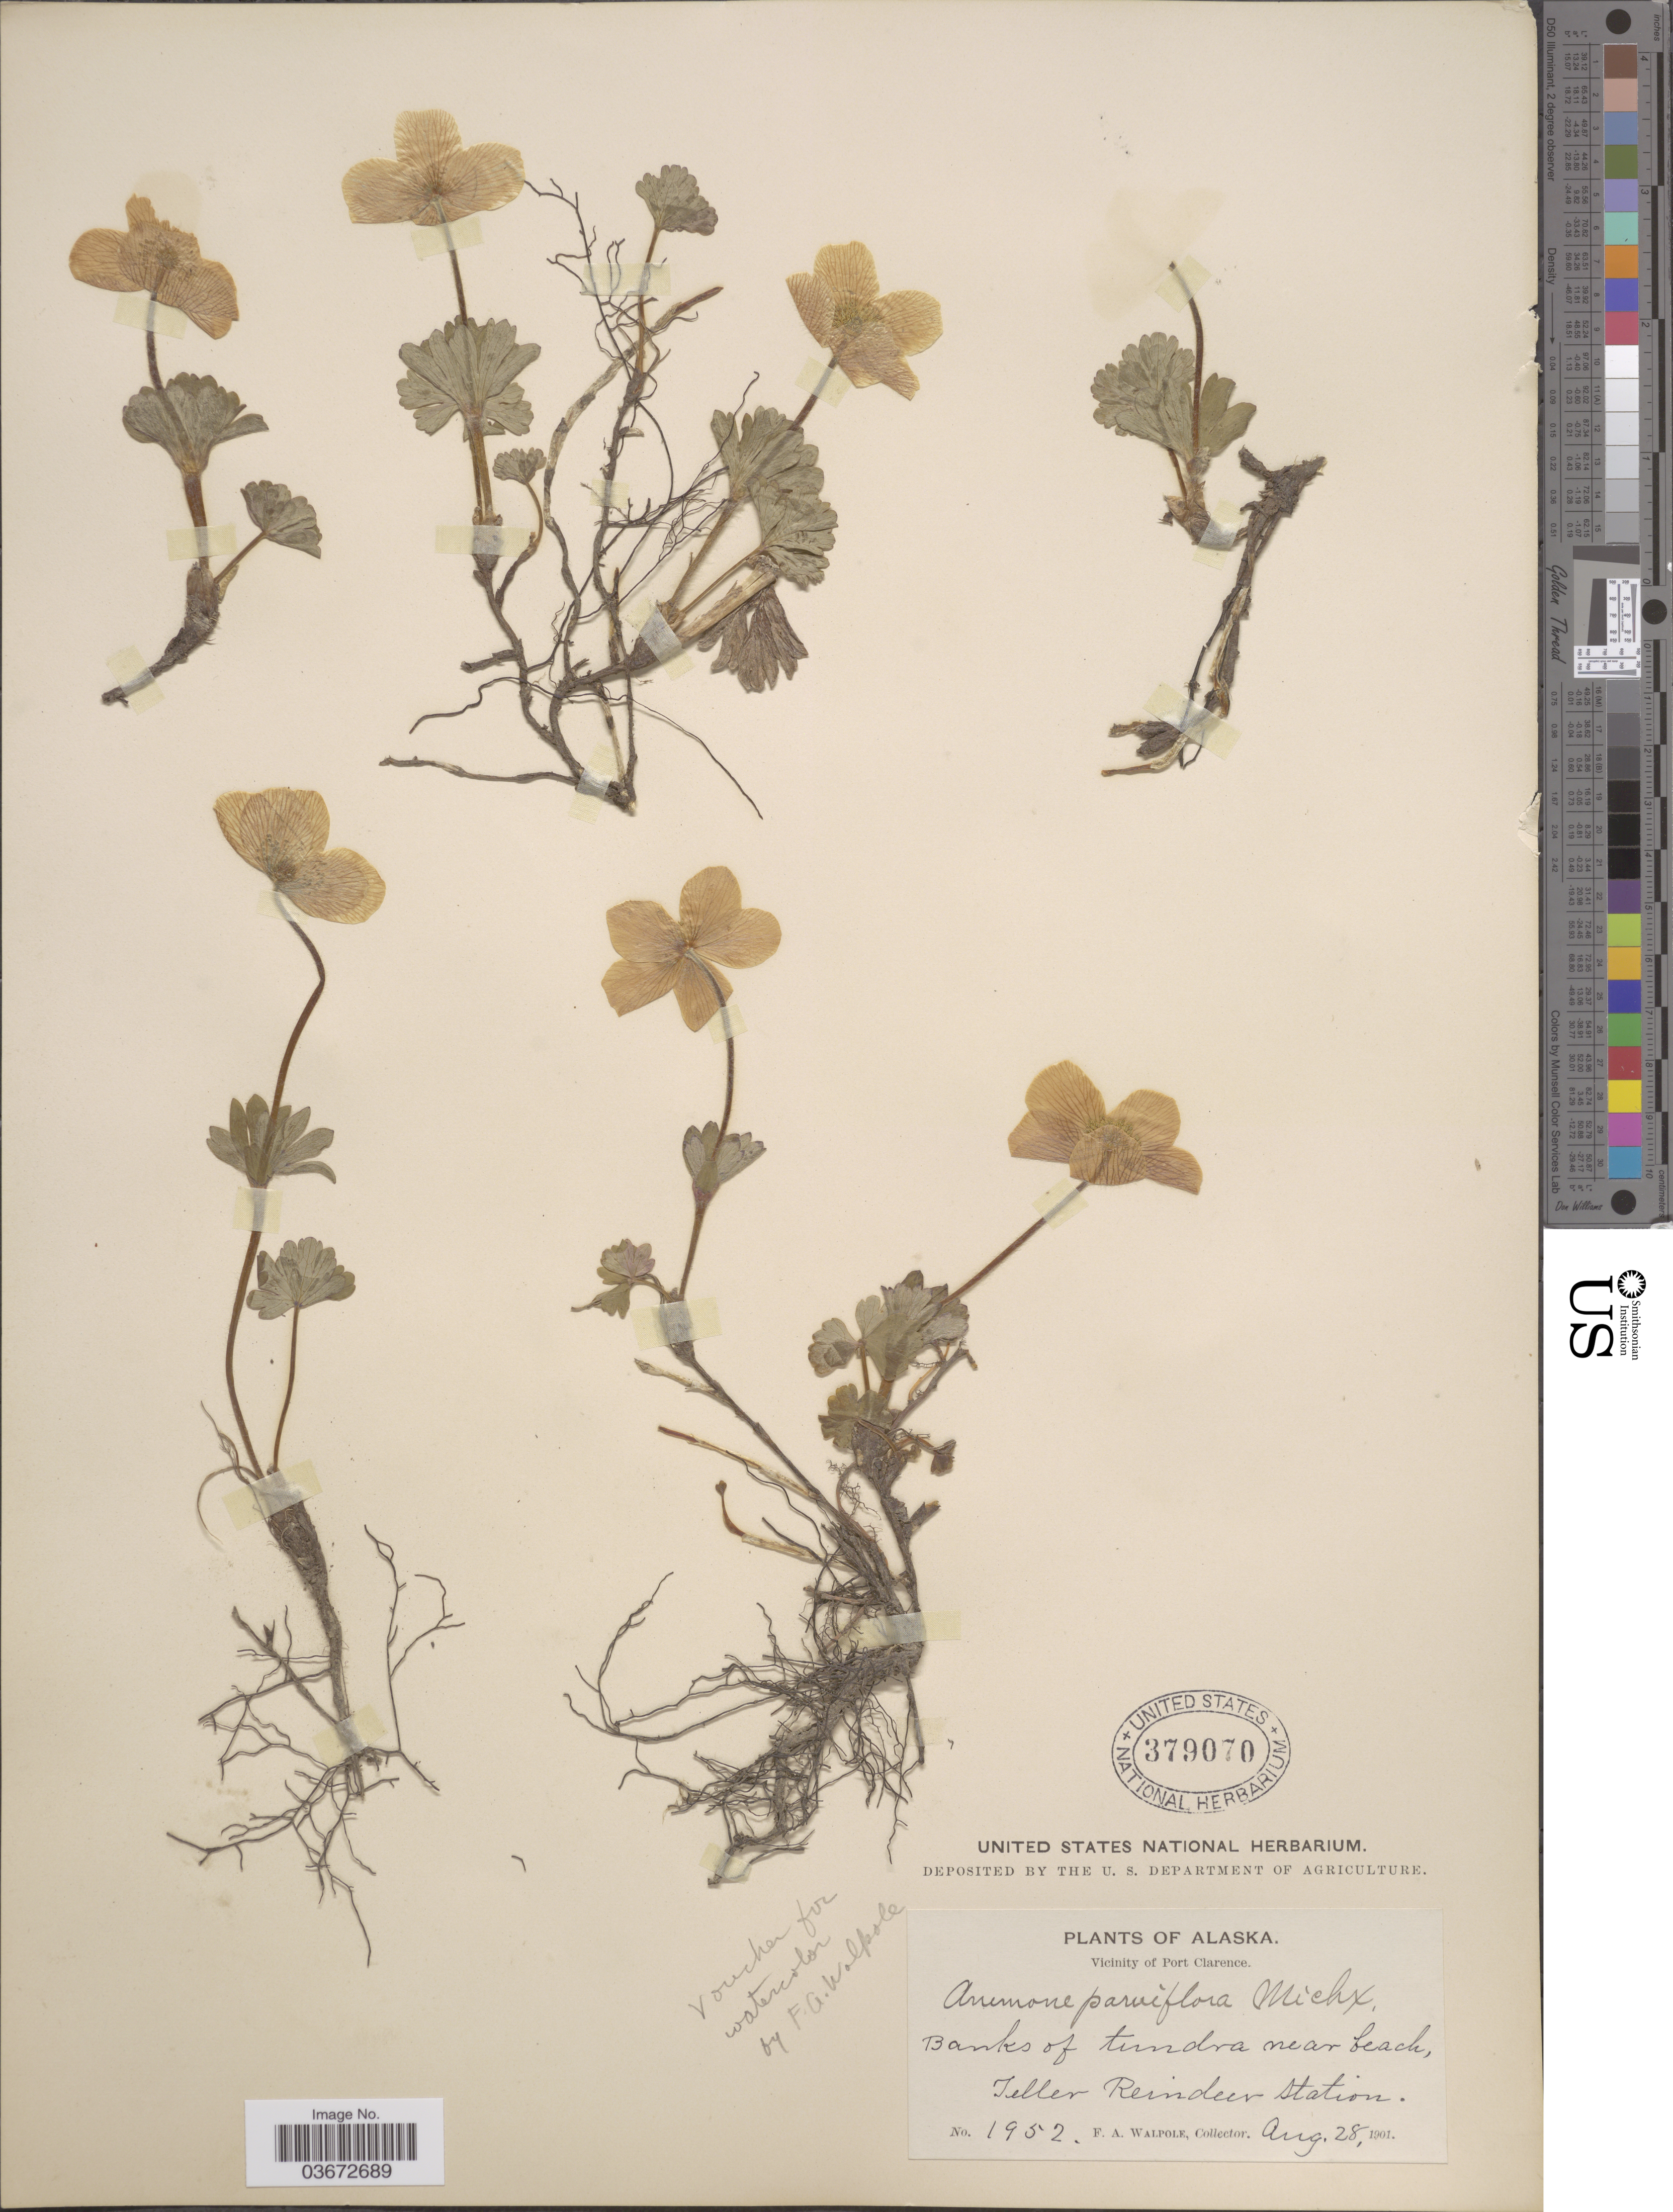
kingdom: Plantae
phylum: Tracheophyta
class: Magnoliopsida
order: Ranunculales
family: Ranunculaceae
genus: Anemone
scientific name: Anemone parviflora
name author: Michx.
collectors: F. Walpole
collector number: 1952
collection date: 1901-08-28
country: United States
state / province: Alaska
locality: Vicinity of Port Clarence. Teller Reindeer Station.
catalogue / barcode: US 379070